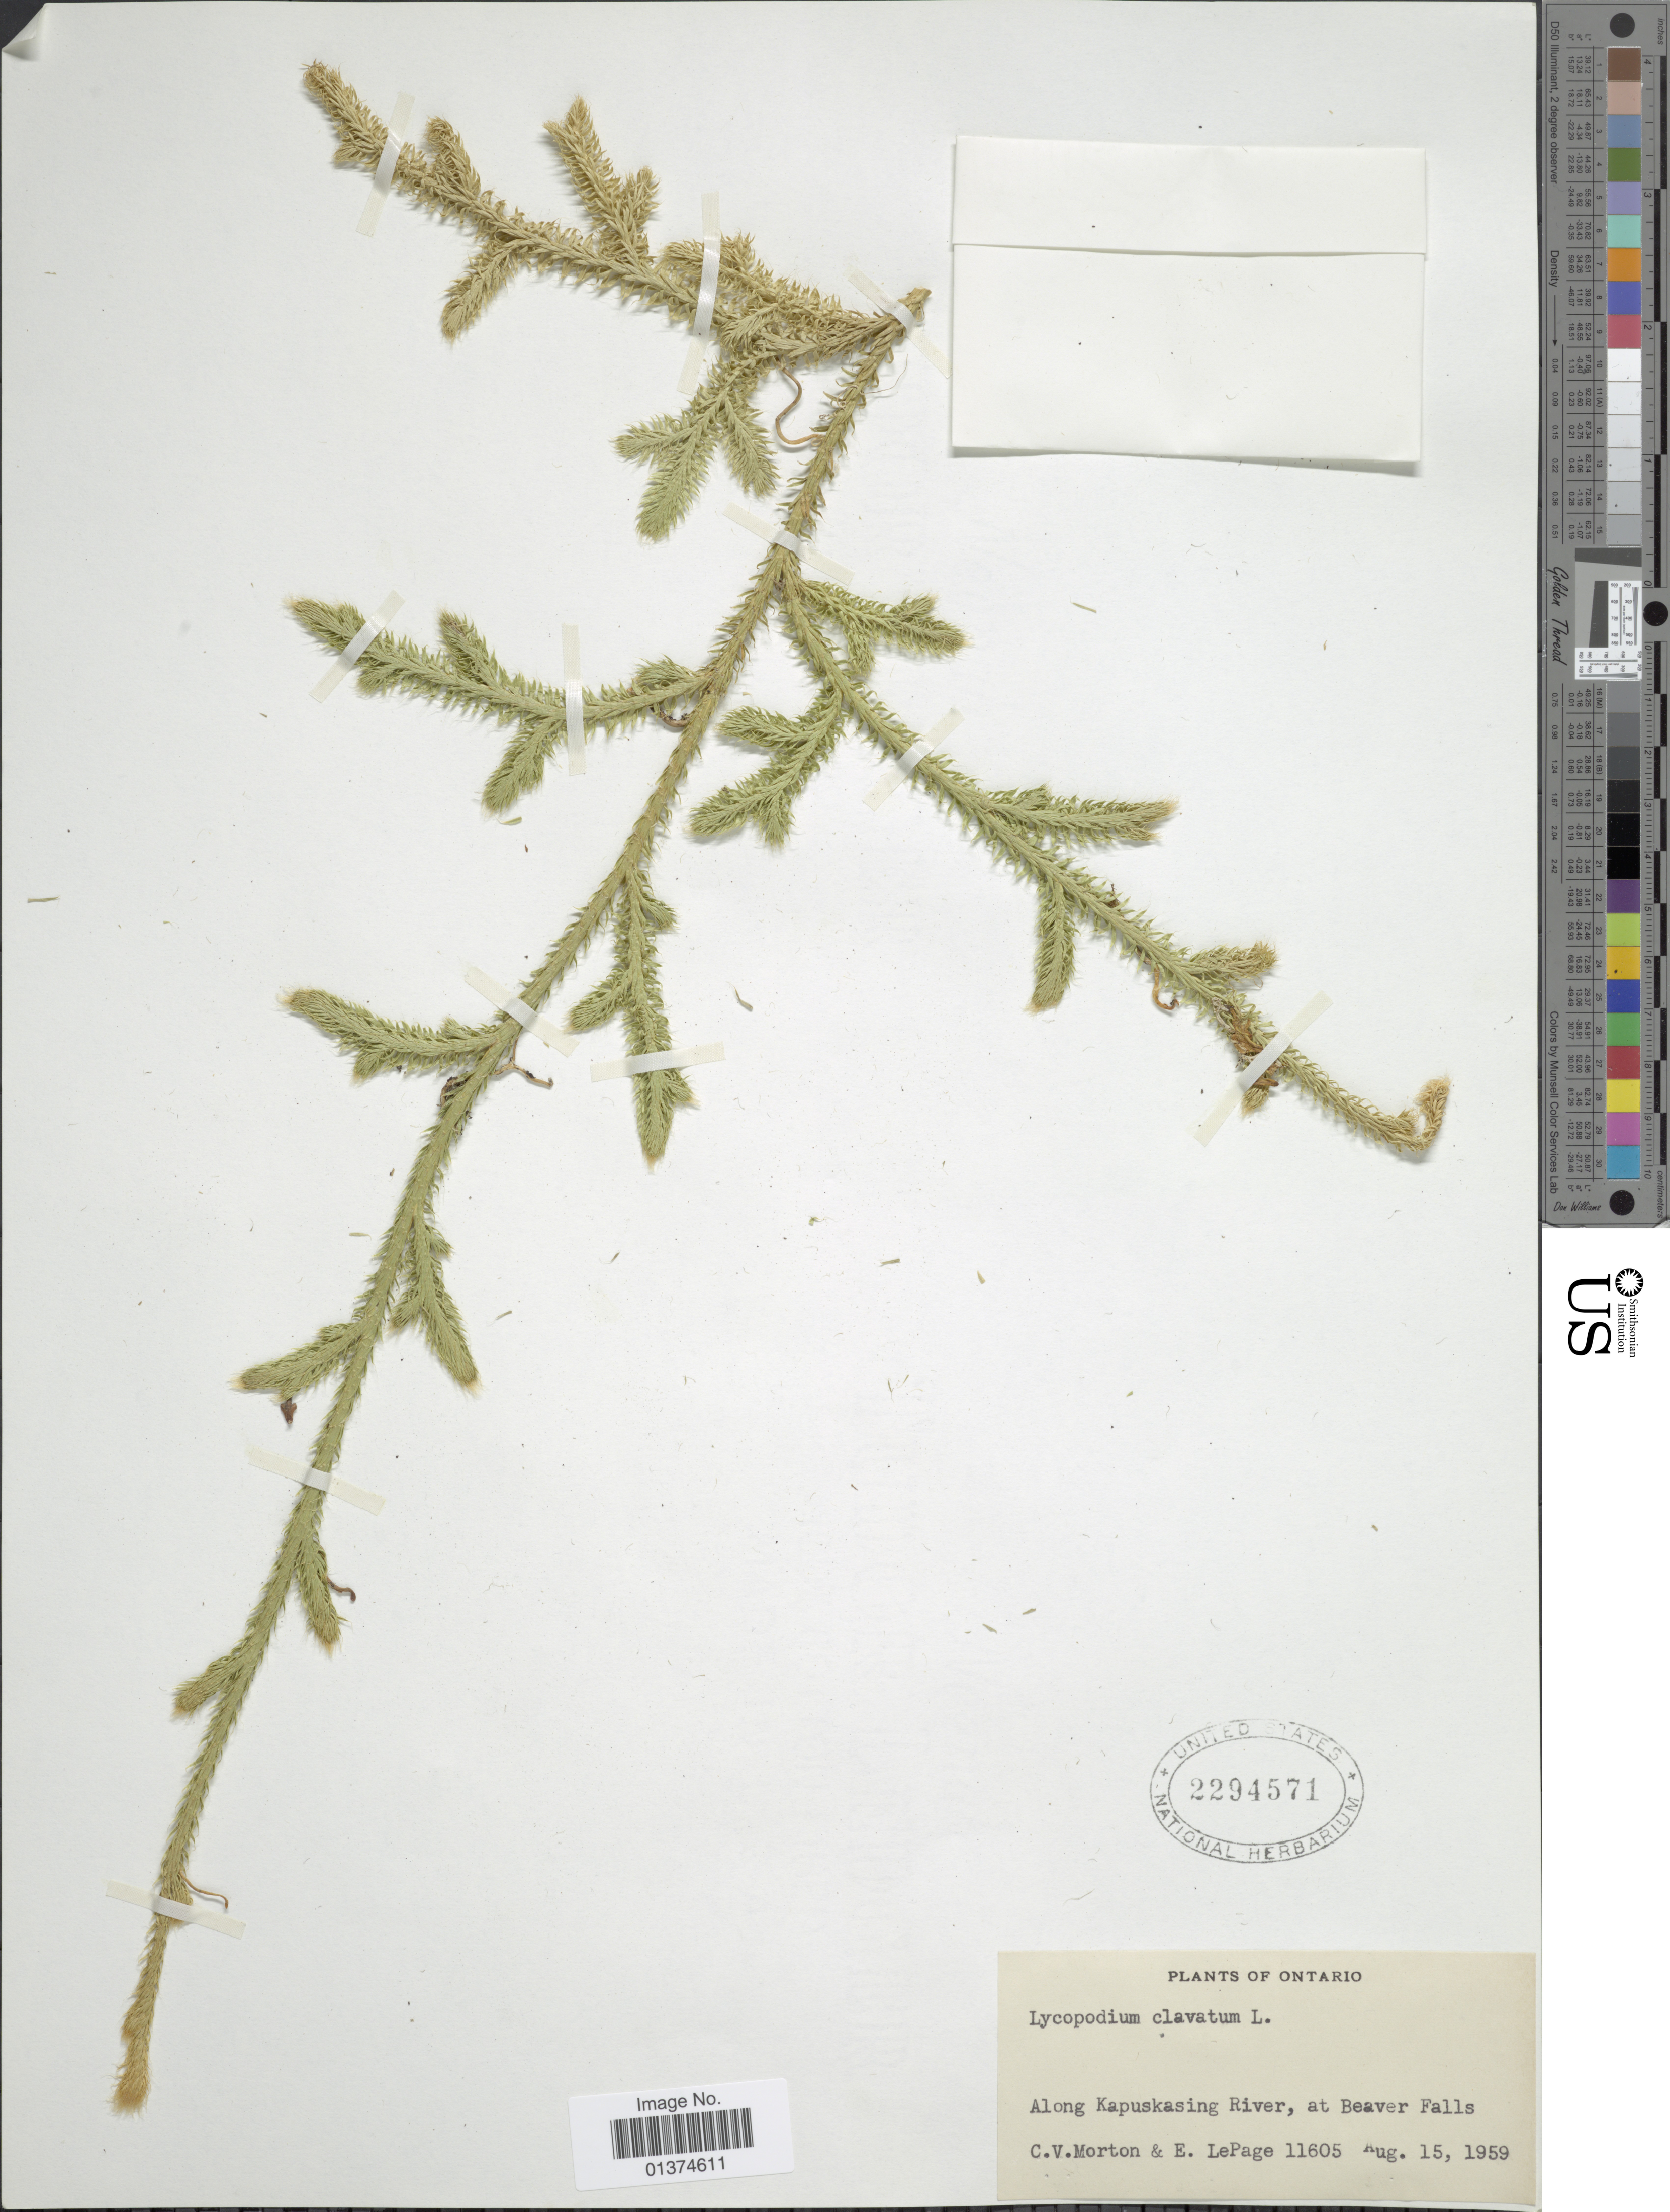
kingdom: Plantae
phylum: Tracheophyta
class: Lycopodiopsida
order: Lycopodiales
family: Lycopodiaceae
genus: Lycopodium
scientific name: Lycopodium clavatum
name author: L.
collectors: C. V. Morton & E. Lepage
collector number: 11605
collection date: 1959-08-15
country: Canada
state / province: Ontario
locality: Along Kapuskasing River, at Beaver Falls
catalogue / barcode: US 2294571